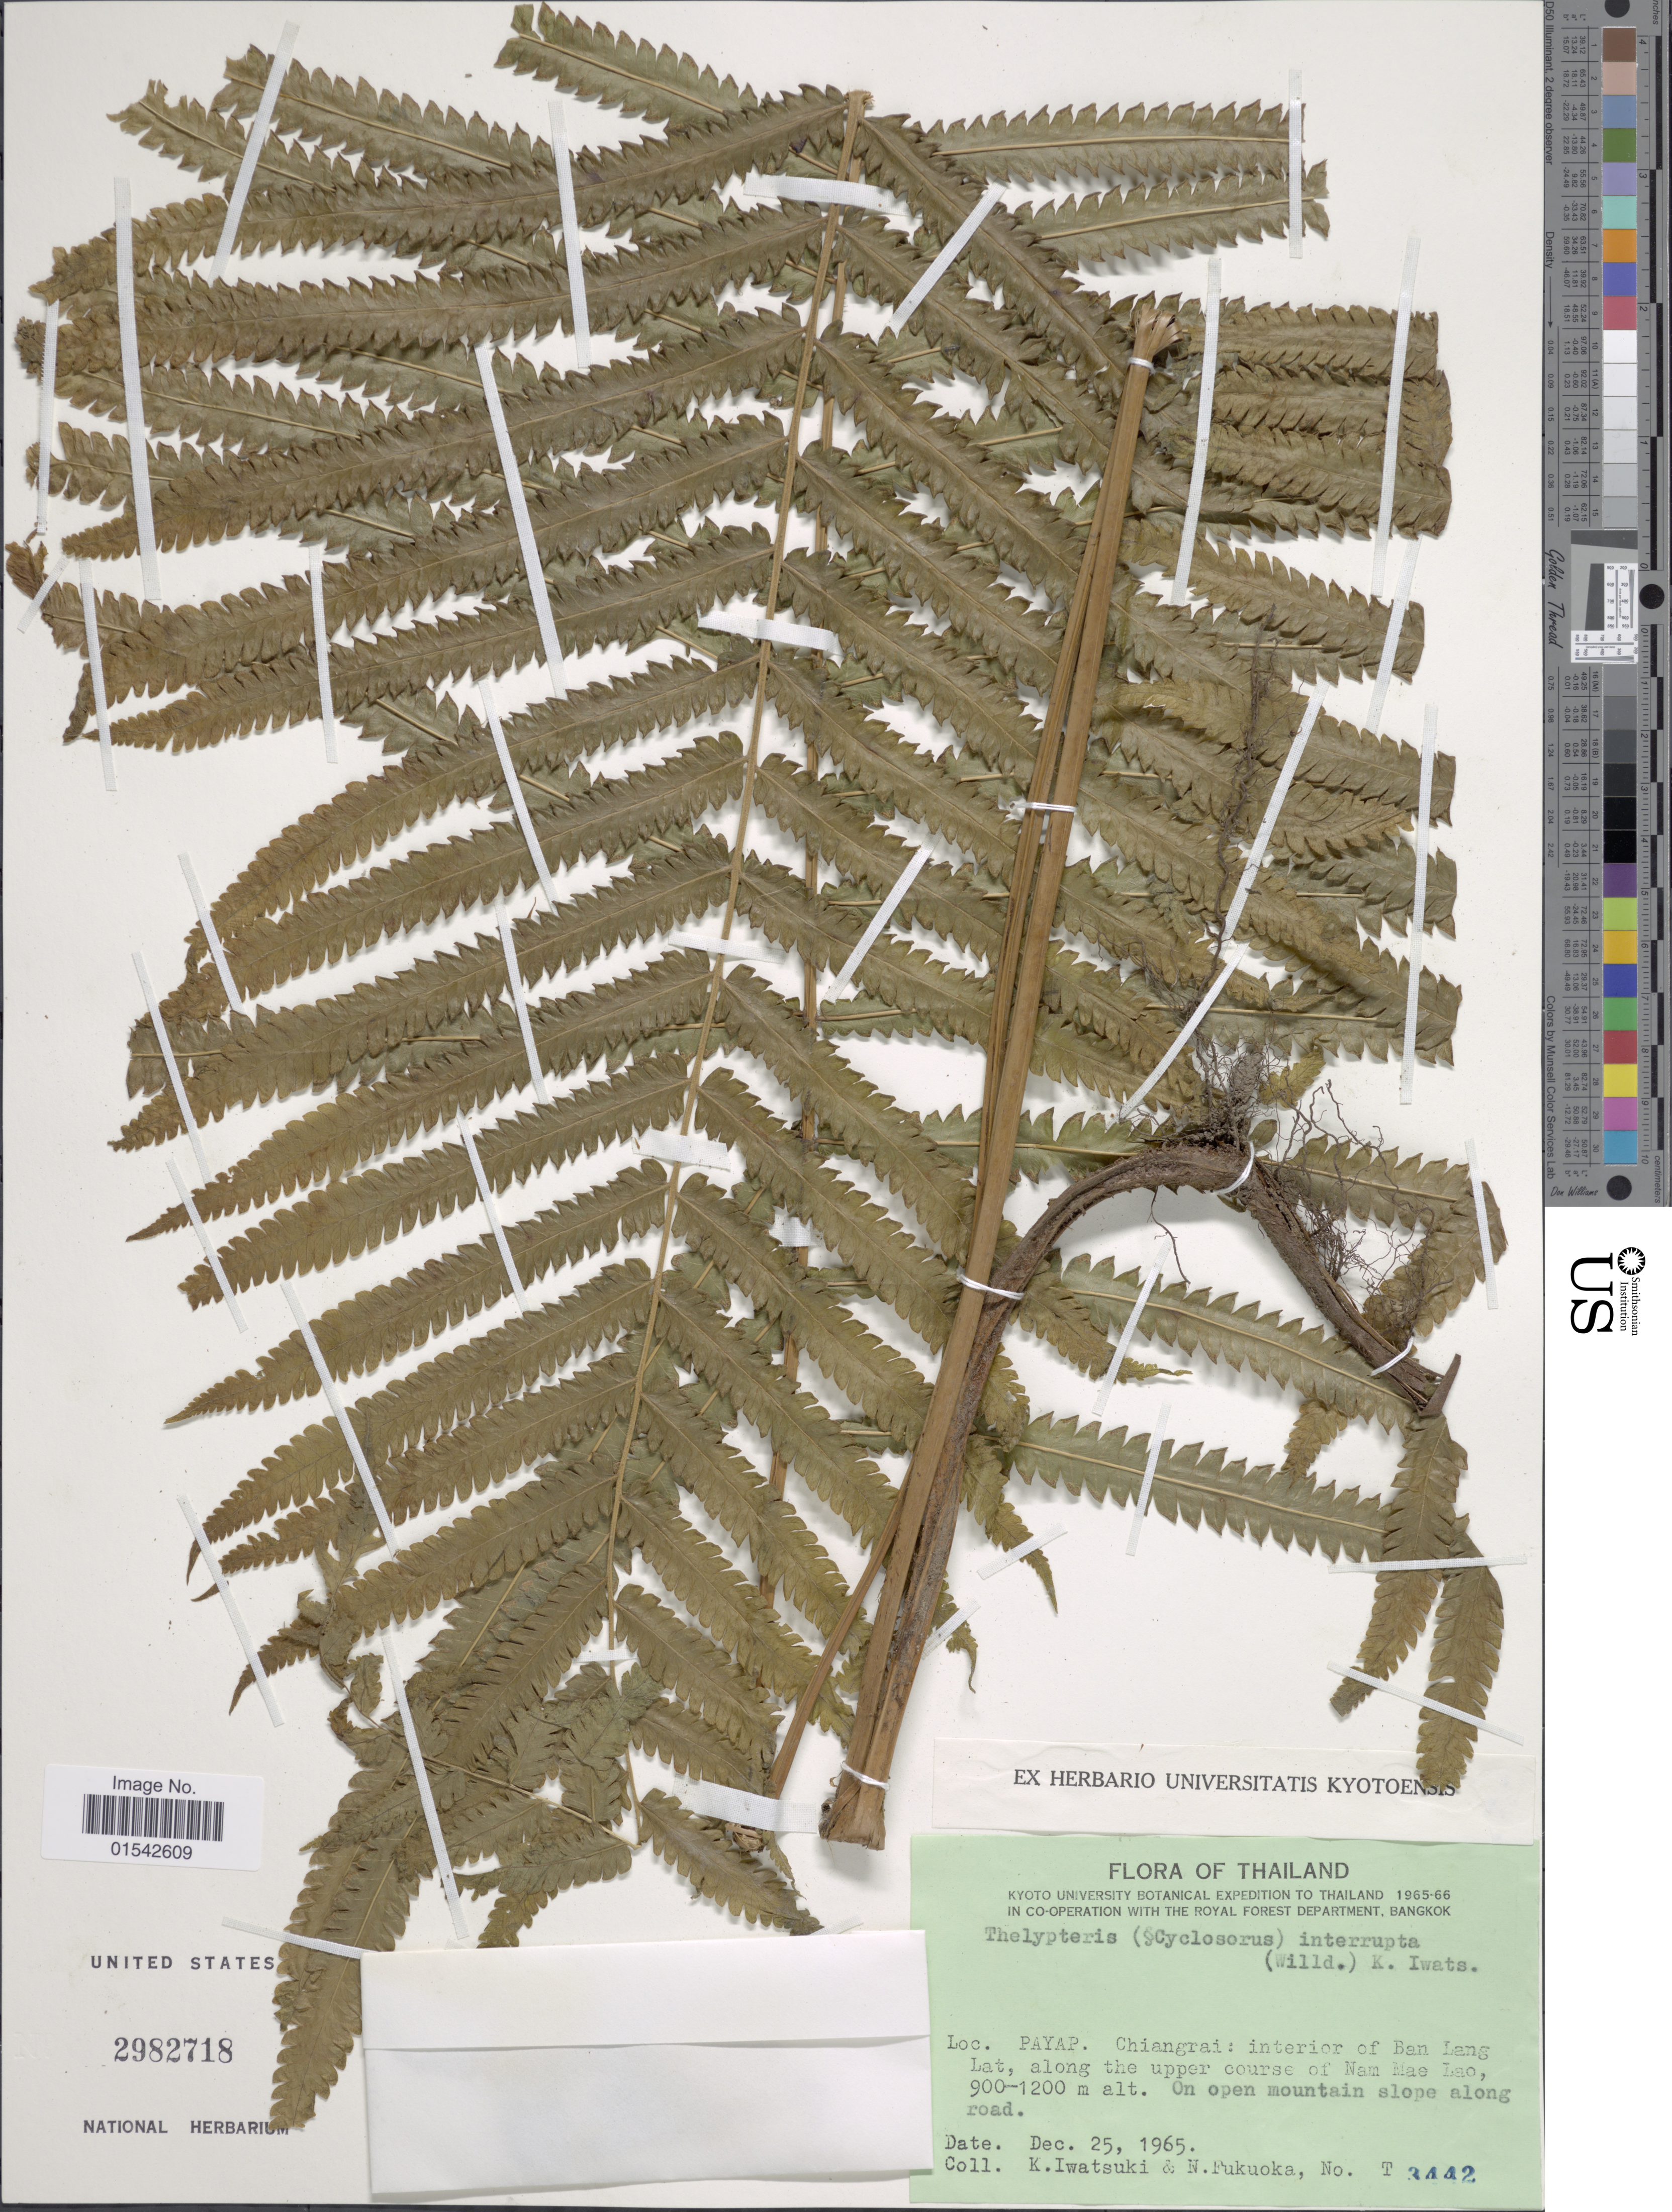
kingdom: Plantae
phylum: Tracheophyta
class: Polypodiopsida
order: Polypodiales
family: Thelypteridaceae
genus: Cyclosorus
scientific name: Cyclosorus interruptus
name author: (Willd.) H. Itô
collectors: K. Iwatsuki & N. Fukuoka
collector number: T3442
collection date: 1965-12-25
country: Thailand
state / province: Chiang Rai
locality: Payap: interior of Ban Lang Lat, along the upper course of Nam Mae Lao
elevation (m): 900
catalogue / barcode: US 2982718